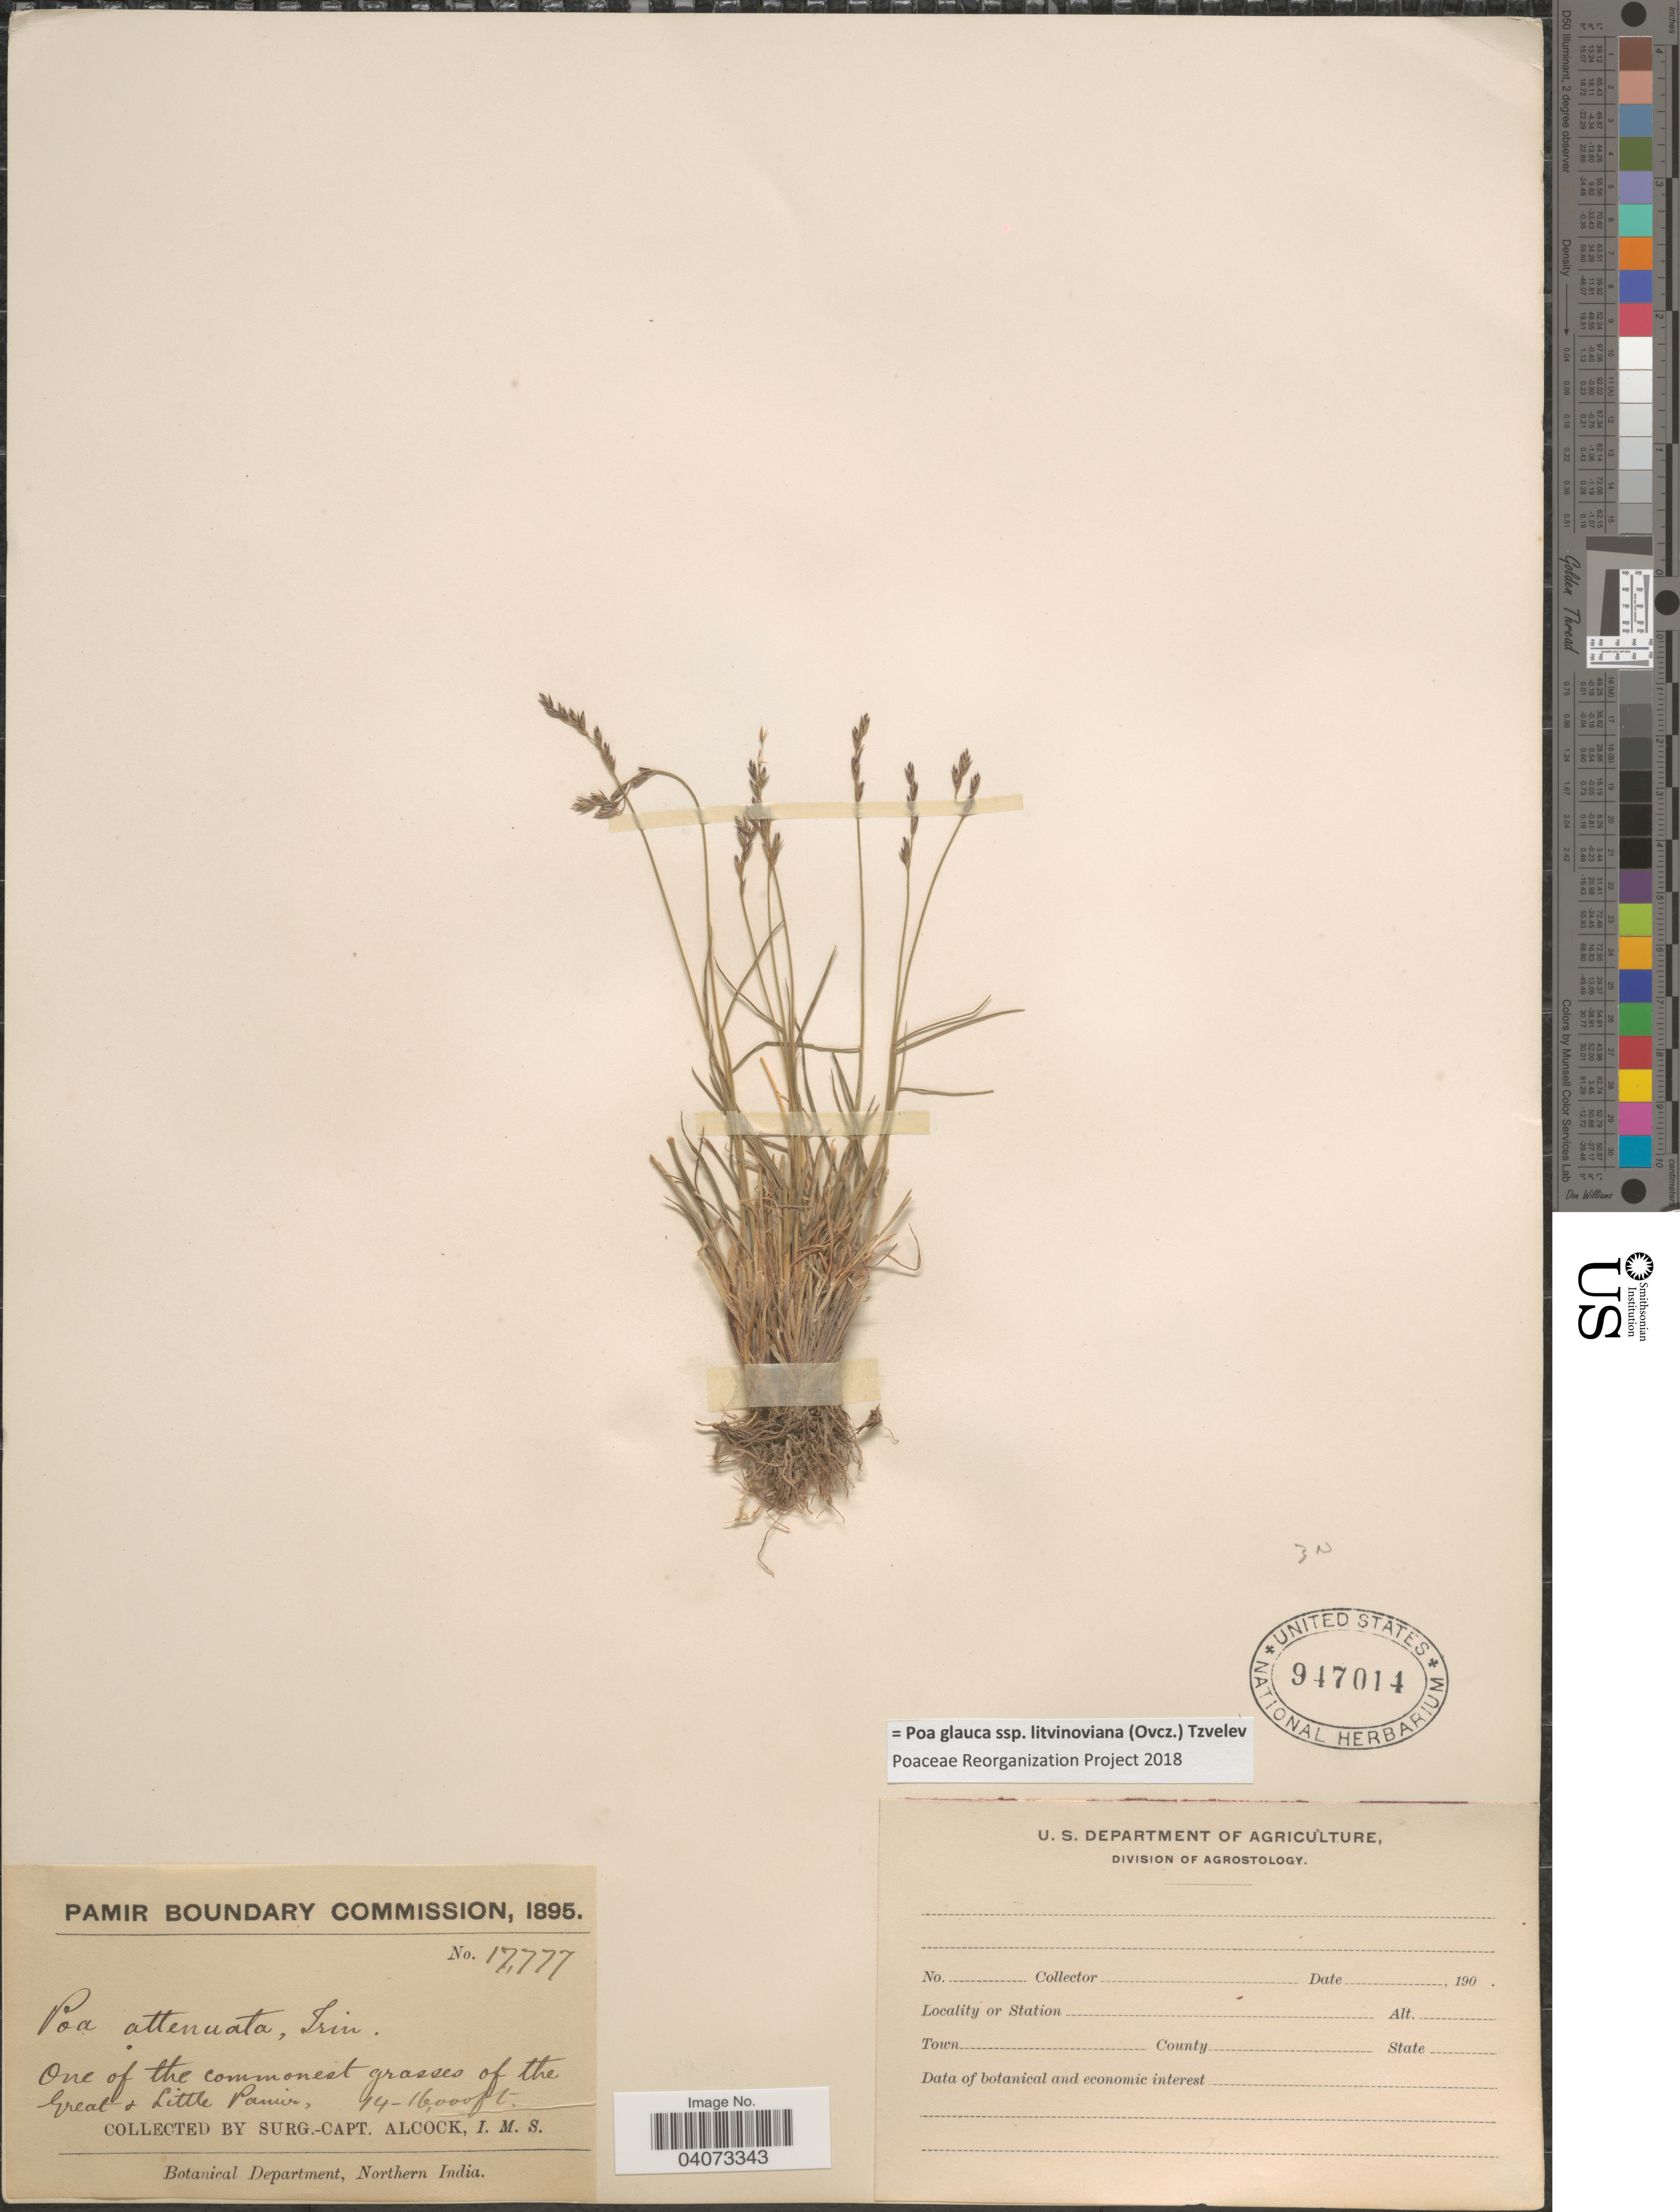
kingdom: Plantae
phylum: Tracheophyta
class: Liliopsida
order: Poales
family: Poaceae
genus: Poa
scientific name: Poa glauca subsp. litvinoviana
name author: (Ovcz.) Tzvelev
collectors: Surg. -Capt. Alcock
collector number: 17777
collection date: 1895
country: India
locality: One of the commonest grasses of the Great & Little Pamir. Northern India.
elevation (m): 4267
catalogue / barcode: US 947014